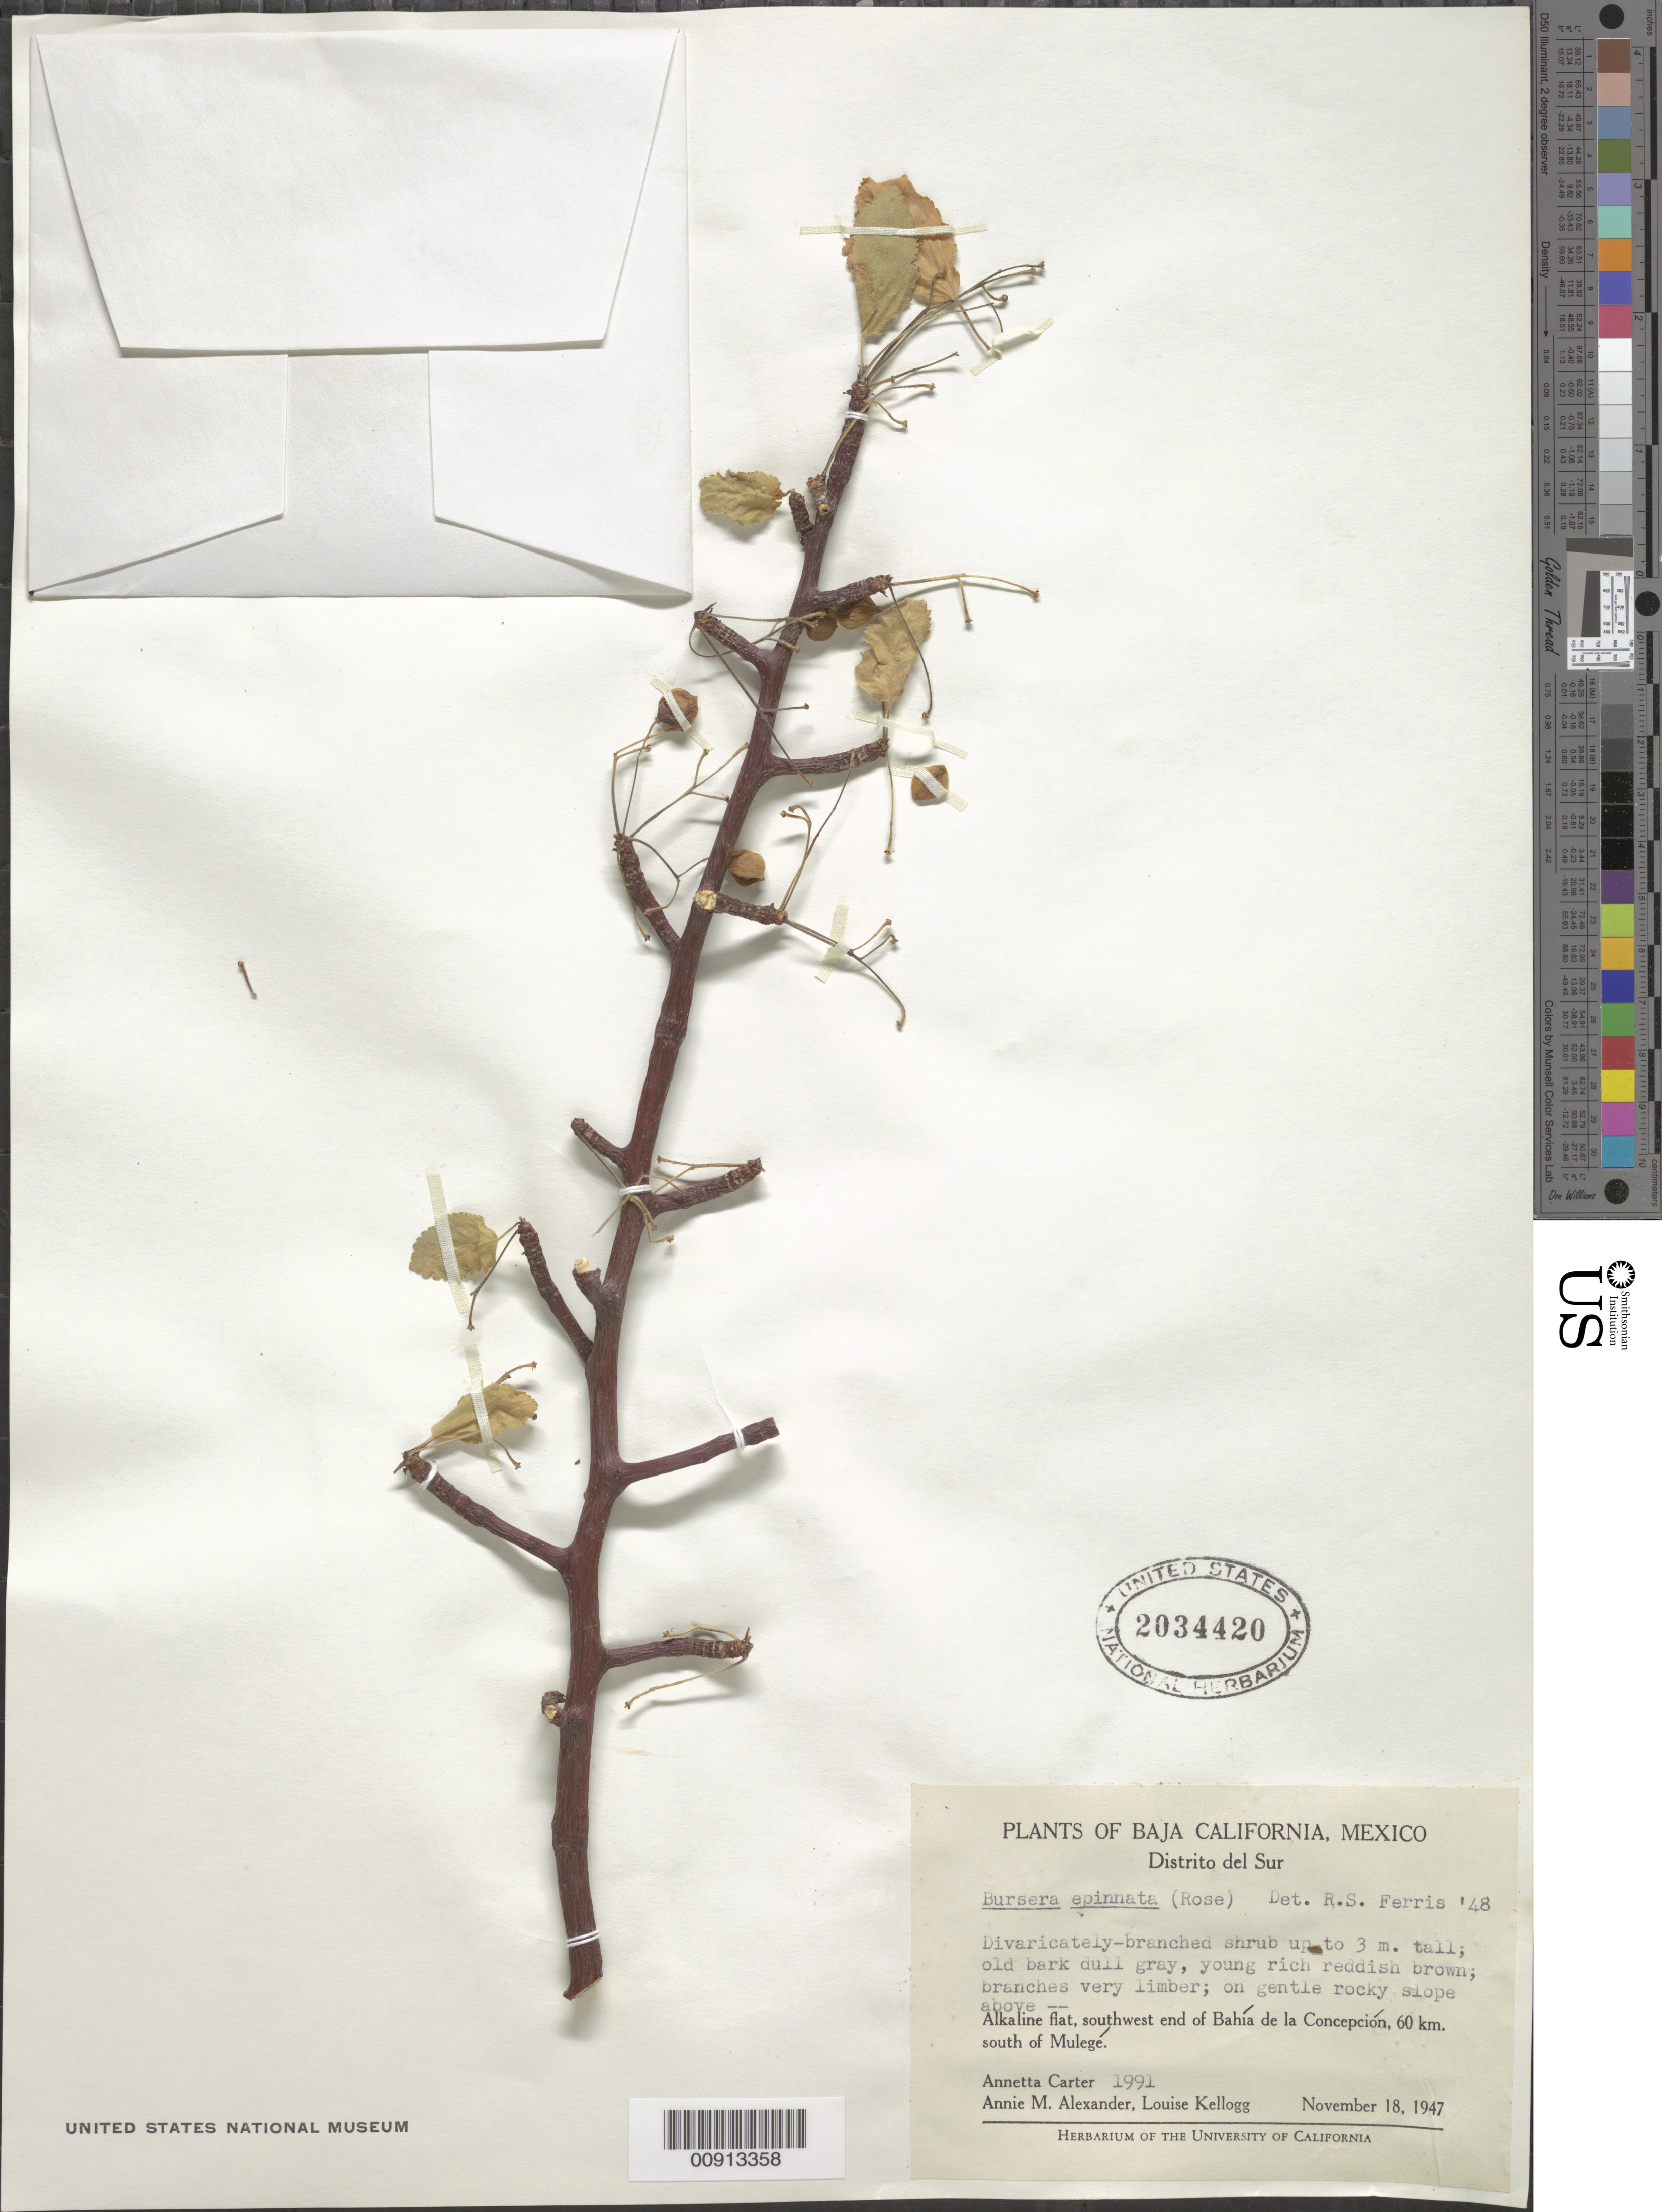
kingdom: Plantae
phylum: Tracheophyta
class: Magnoliopsida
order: Sapindales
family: Burseraceae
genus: Bursera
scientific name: Bursera epinnata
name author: (Rose) Engl.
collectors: A. Carter, A. M. Alexander & L. Kellogg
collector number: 1991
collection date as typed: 18 Nov 1947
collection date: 1947-11-18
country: Mexico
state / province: Baja California Sur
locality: Alkaline flat, southwest en of Bahía de la Concepción, 60 km. south of Mulegé. Baja California, Distrito Sur.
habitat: On gentle rocky slope above --.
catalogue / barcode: US 2034420